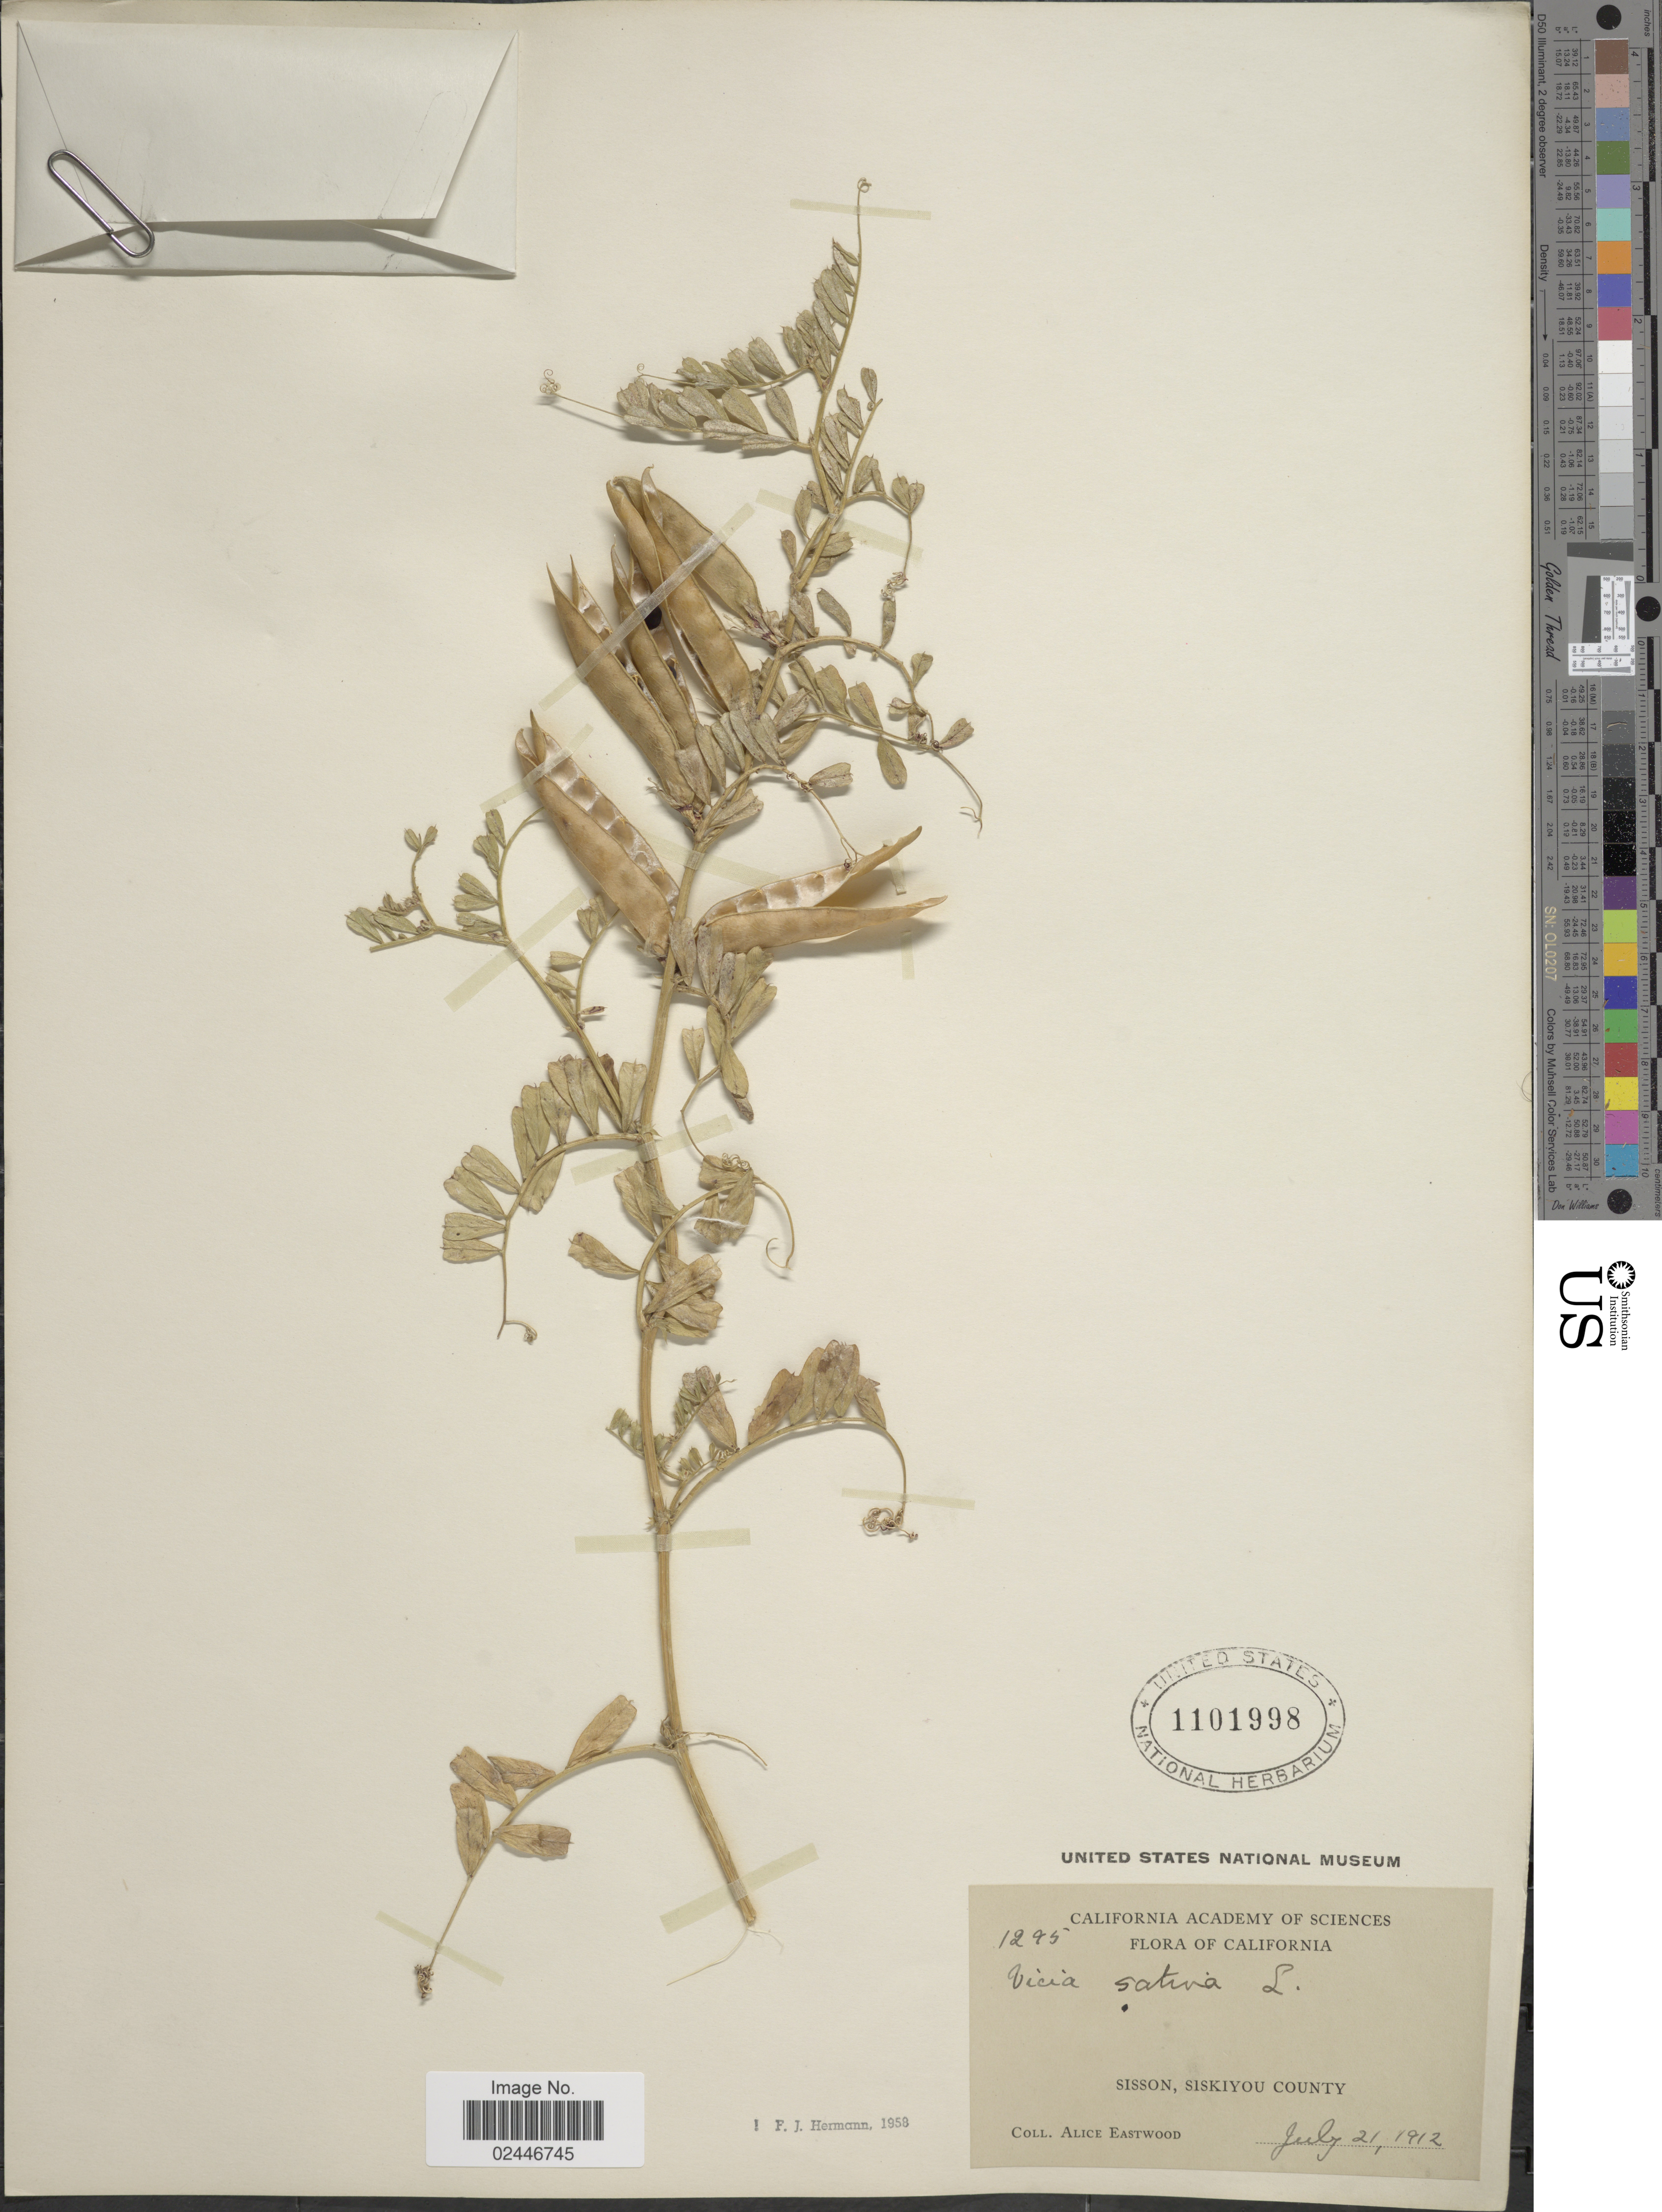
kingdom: Plantae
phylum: Tracheophyta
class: Magnoliopsida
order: Fabales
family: Fabaceae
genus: Vicia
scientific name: Vicia sativa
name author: L.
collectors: A. Eastwood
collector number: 1295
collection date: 1912-07-21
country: United States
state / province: California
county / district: Siskiyou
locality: Sisson, Siskiyou County.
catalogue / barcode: US 1101998